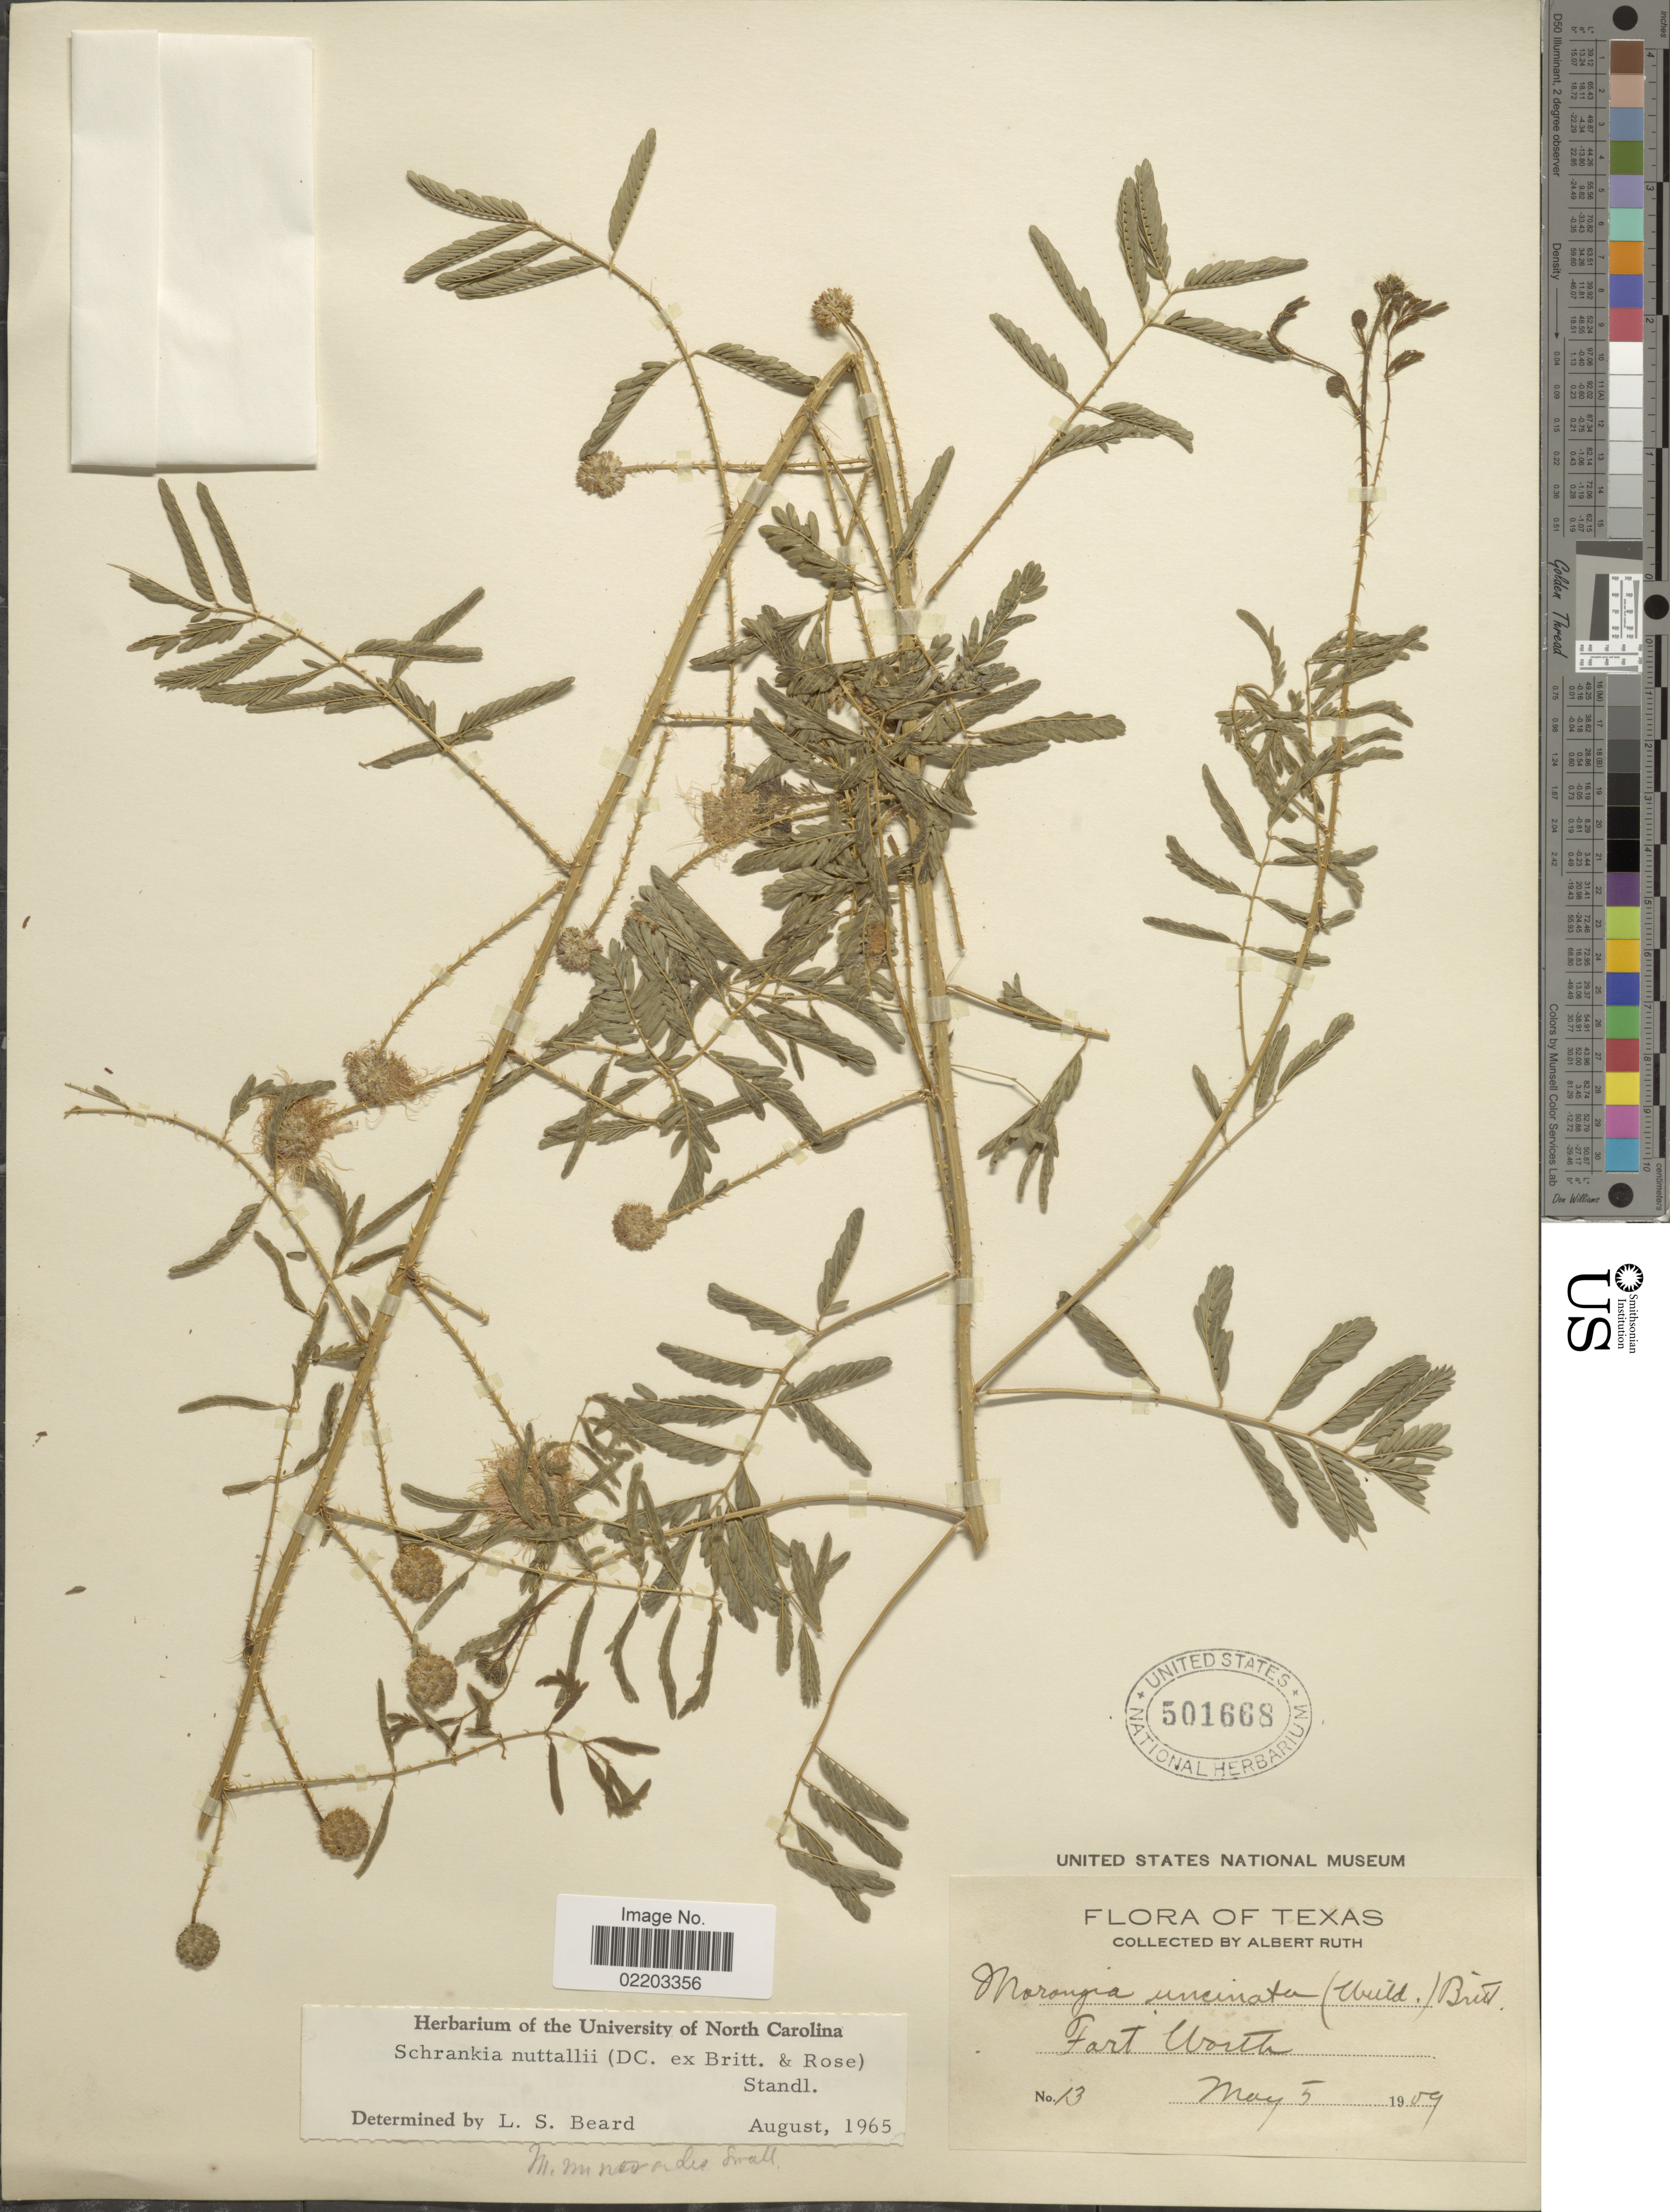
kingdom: Plantae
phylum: Tracheophyta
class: Magnoliopsida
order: Fabales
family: Fabaceae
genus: Mimosa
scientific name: Mimosa nuttallii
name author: (DC.) B.L. Turner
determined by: Strong, M. T., (US), Smithsonian Institution - National Museum of Natural History (UNITED STATES)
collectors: A. Ruth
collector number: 13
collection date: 1909-05-05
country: United States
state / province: Texas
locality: Fart Worth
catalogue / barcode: US 501668